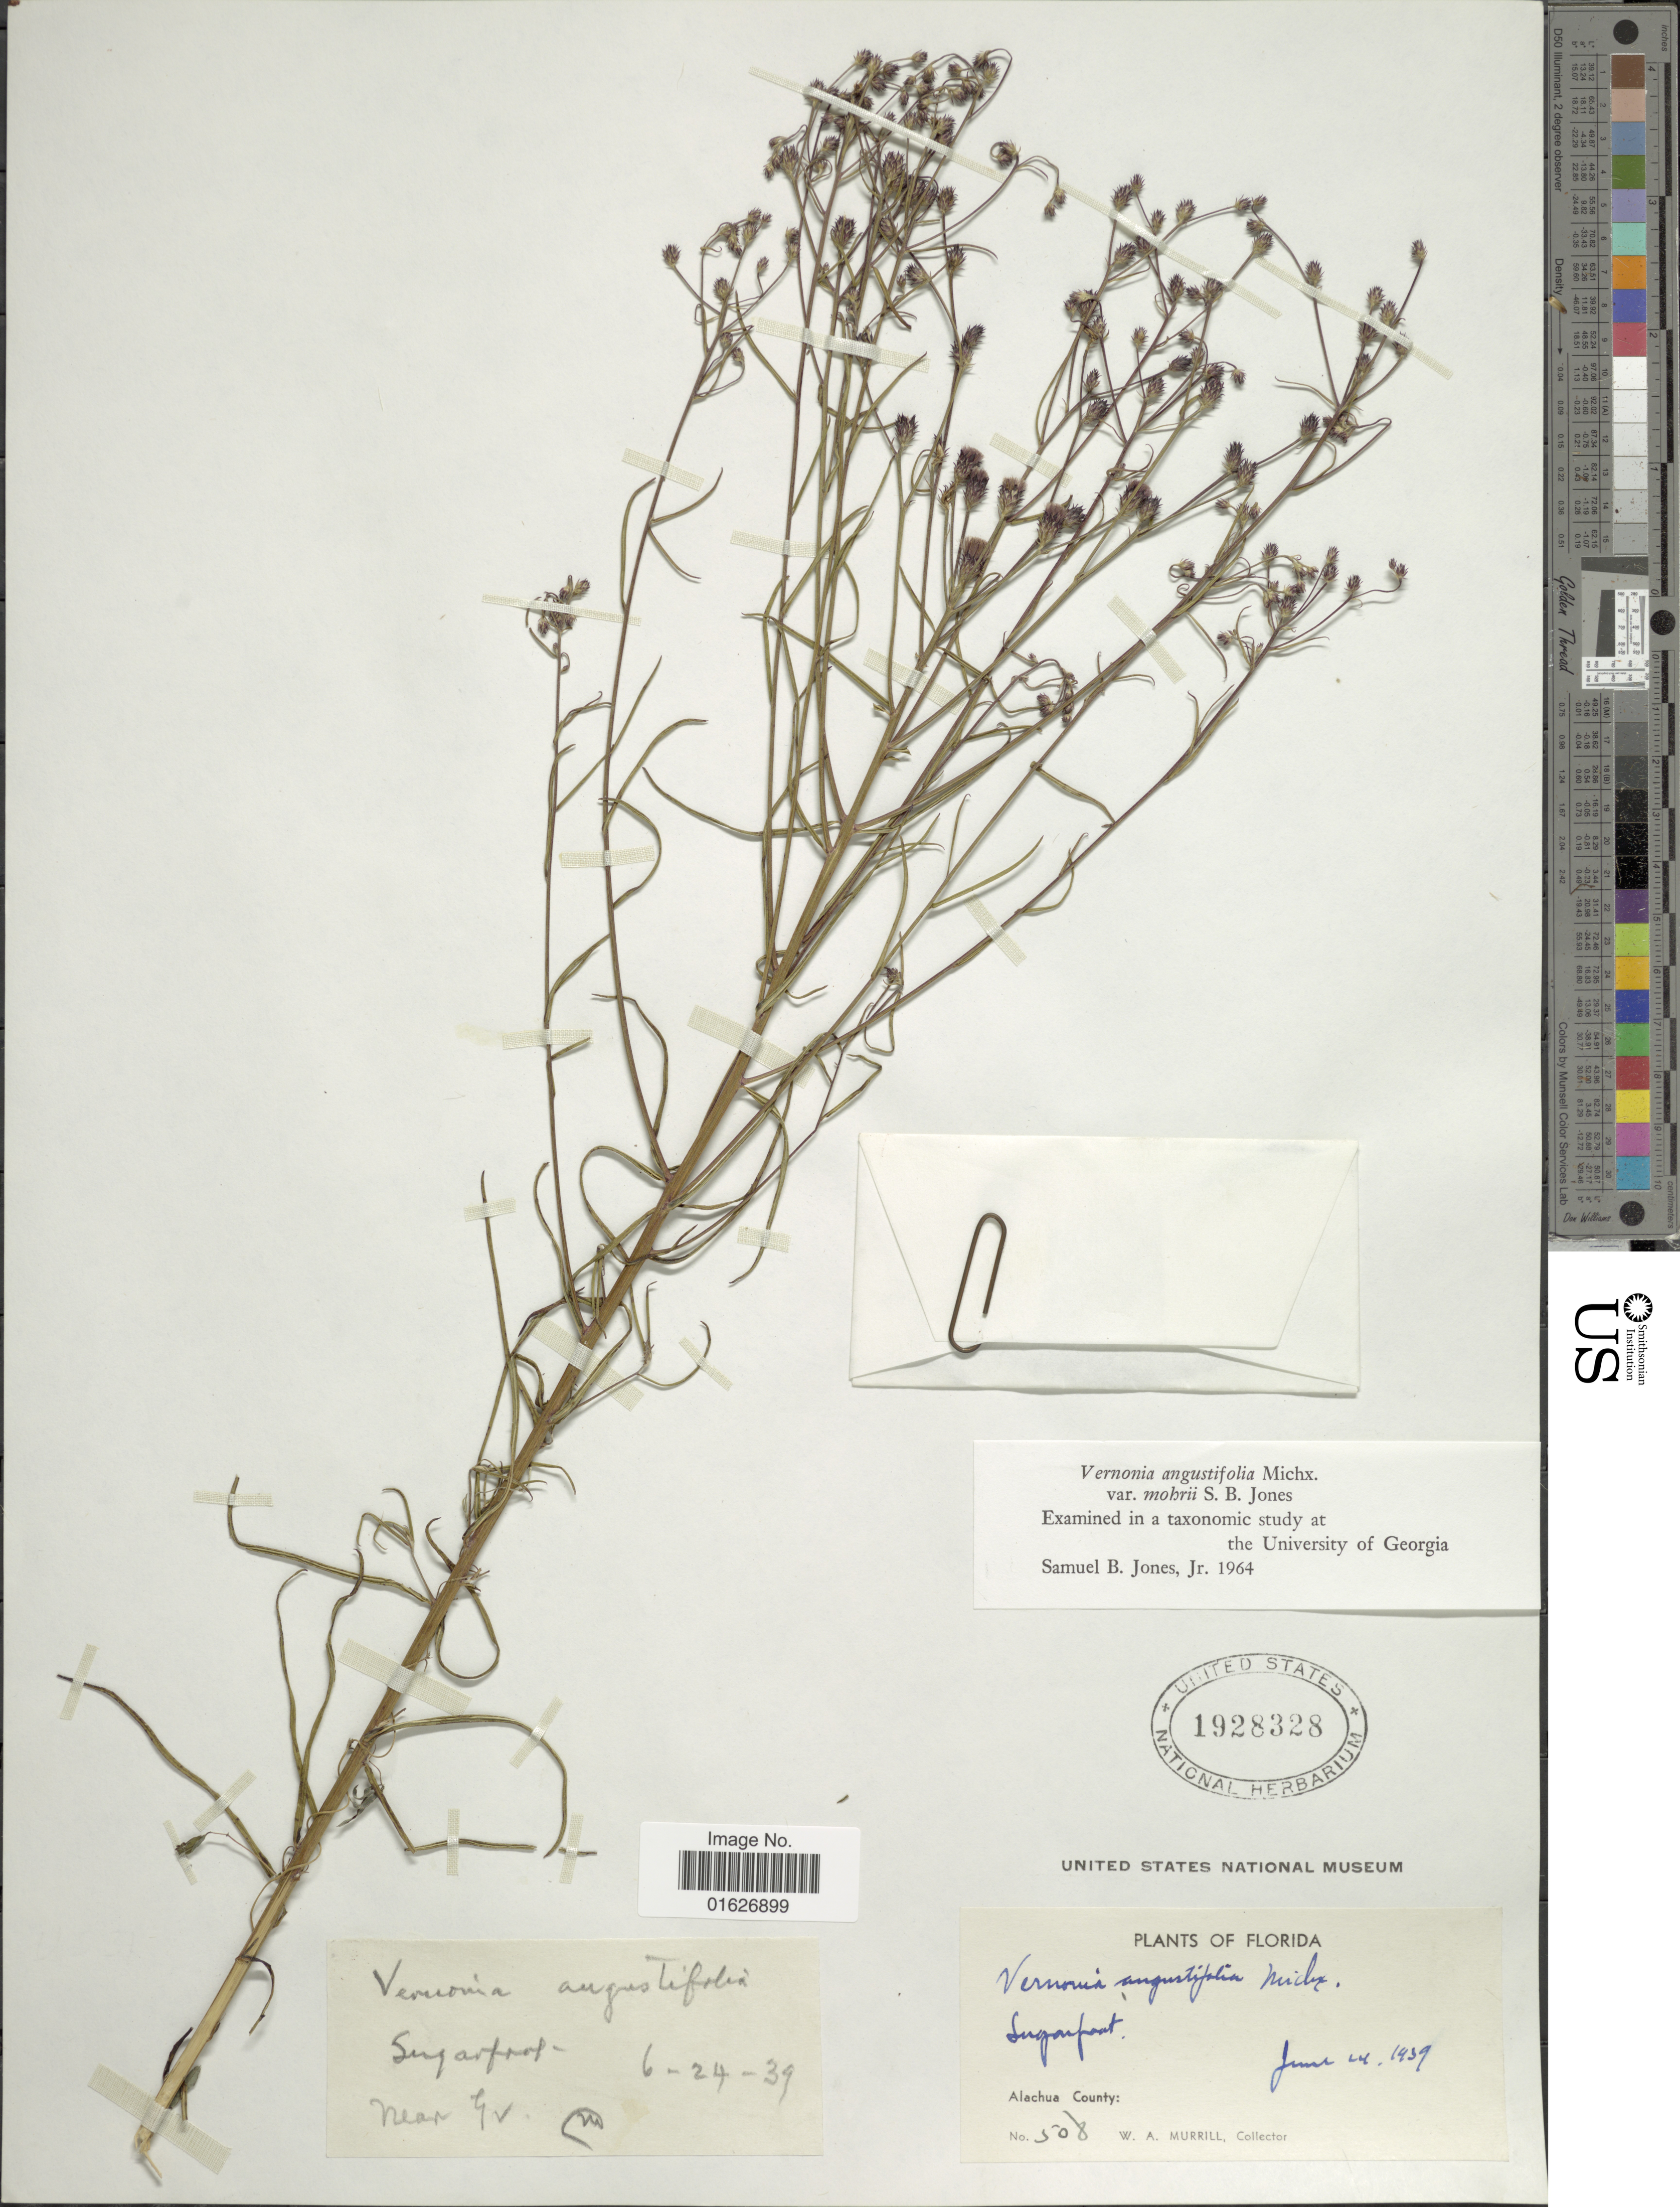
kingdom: Plantae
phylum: Tracheophyta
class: Magnoliopsida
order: Asterales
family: Asteraceae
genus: Vernonia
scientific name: Vernonia angustifolia var. mohrii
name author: S.B. Jones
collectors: W. A. Murrill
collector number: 508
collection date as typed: Transcribed d/m/y: 24/6/39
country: United States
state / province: Florida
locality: Alachua County, near Gv., Sugarfoot.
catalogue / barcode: US 1928328